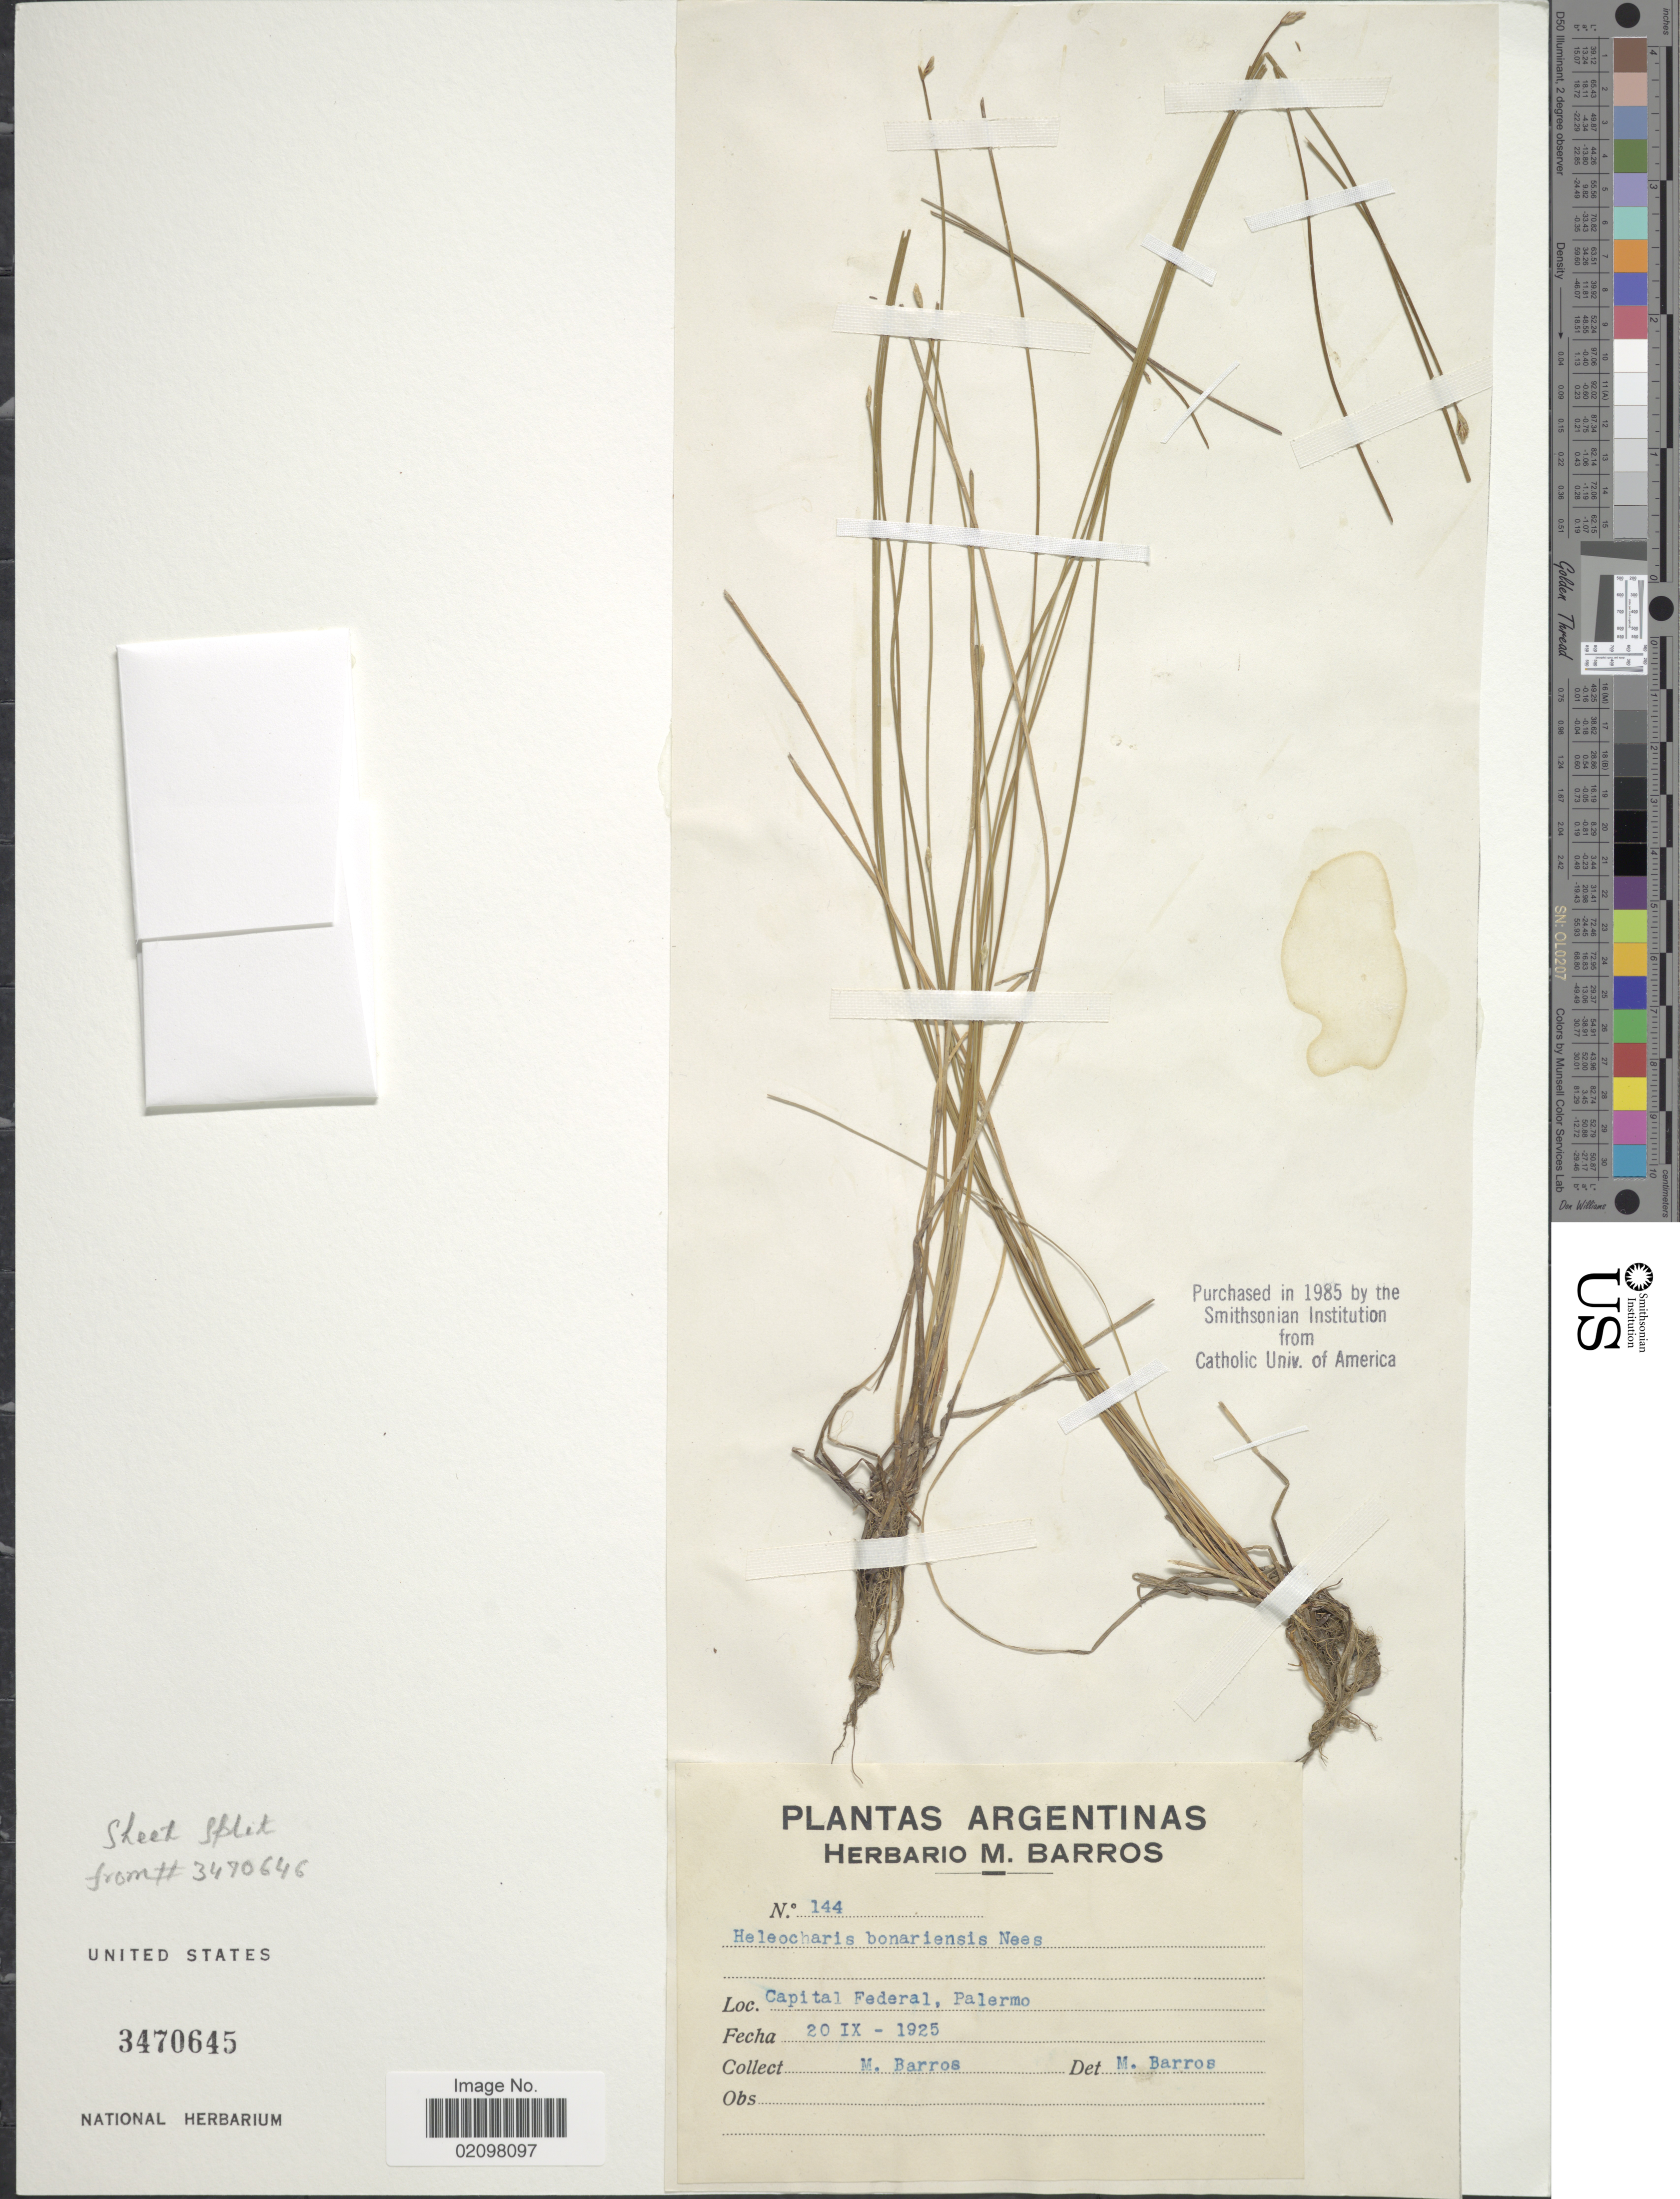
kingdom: Plantae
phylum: Tracheophyta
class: Liliopsida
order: Poales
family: Cyperaceae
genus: Eleocharis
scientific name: Eleocharis bonariensis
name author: Nees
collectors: M. Barros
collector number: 144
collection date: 1925-09-20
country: Argentina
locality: Capital Federal, Palermo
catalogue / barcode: US 3470645